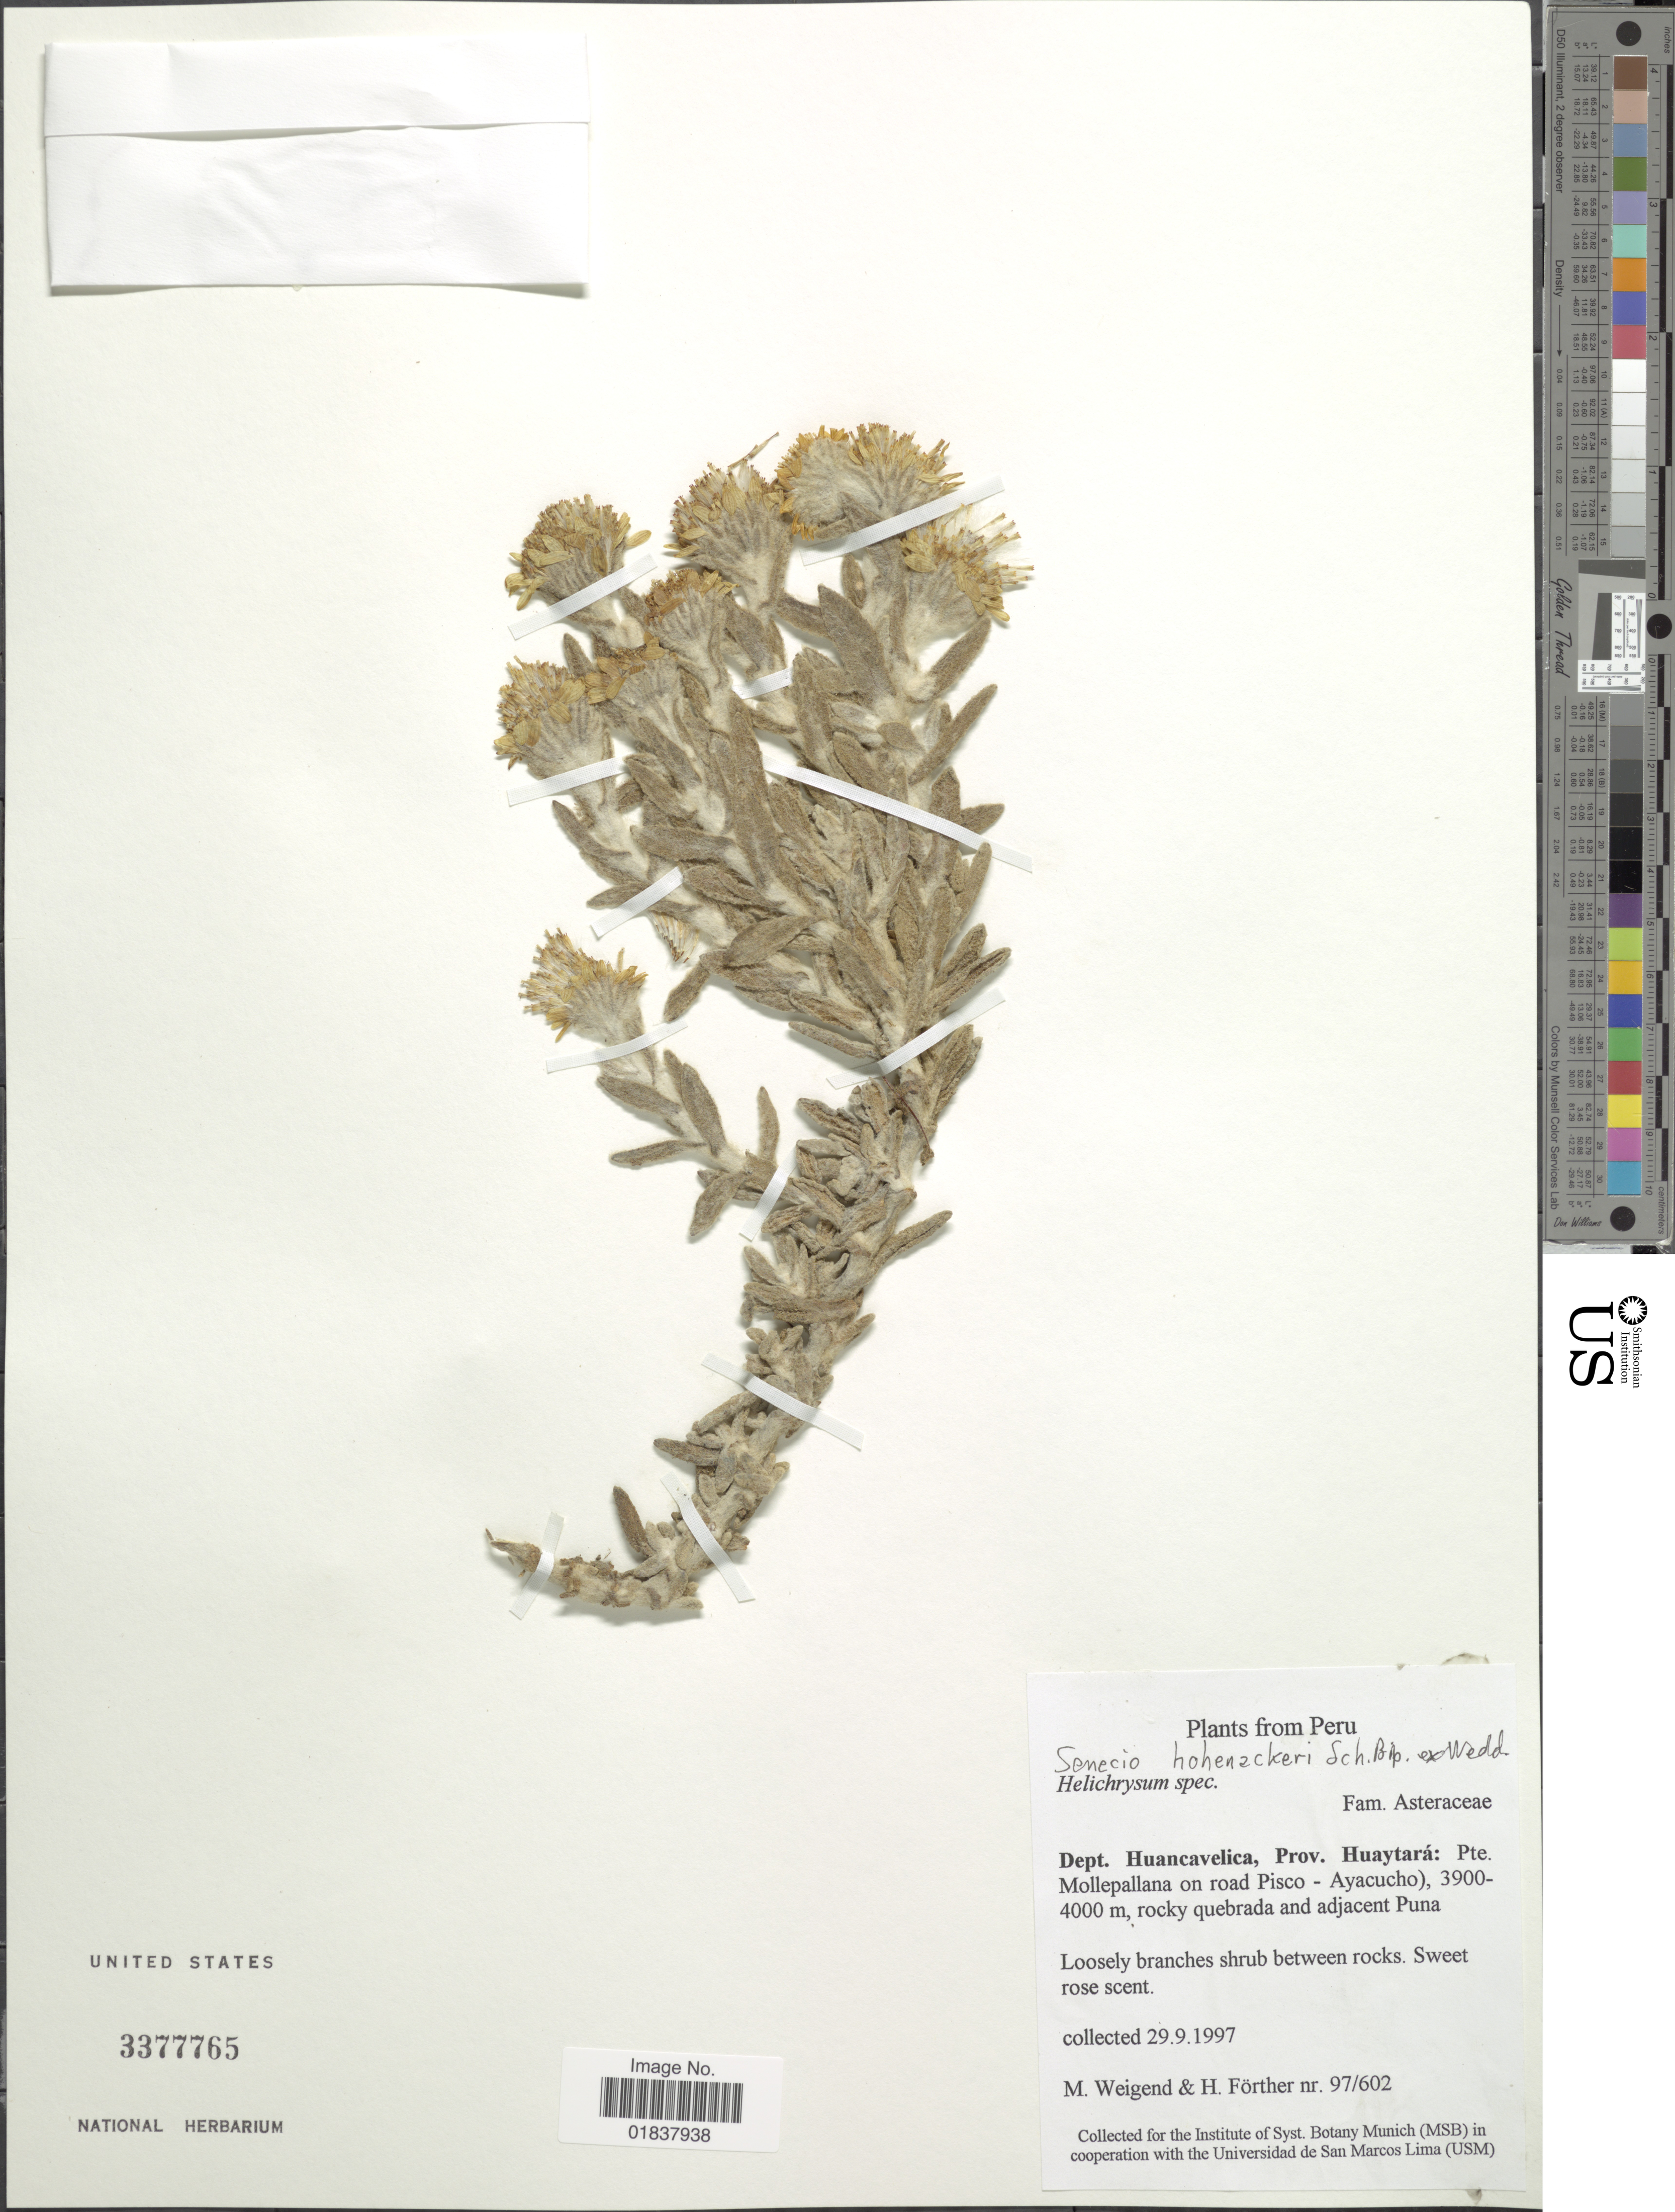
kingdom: Plantae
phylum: Tracheophyta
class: Magnoliopsida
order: Asterales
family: Asteraceae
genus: Senecio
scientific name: Senecio hohenackeri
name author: Sch. Bip.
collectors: M. Weigend & H. Förther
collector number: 97/602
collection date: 1997-09-29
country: Peru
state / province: Huancavelica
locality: Prov. Huaytara, Pte. Mollepallana on road Pisco-Ayacucho, rocky quebrada and adjacent Puna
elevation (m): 3900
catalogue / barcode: US 3377765